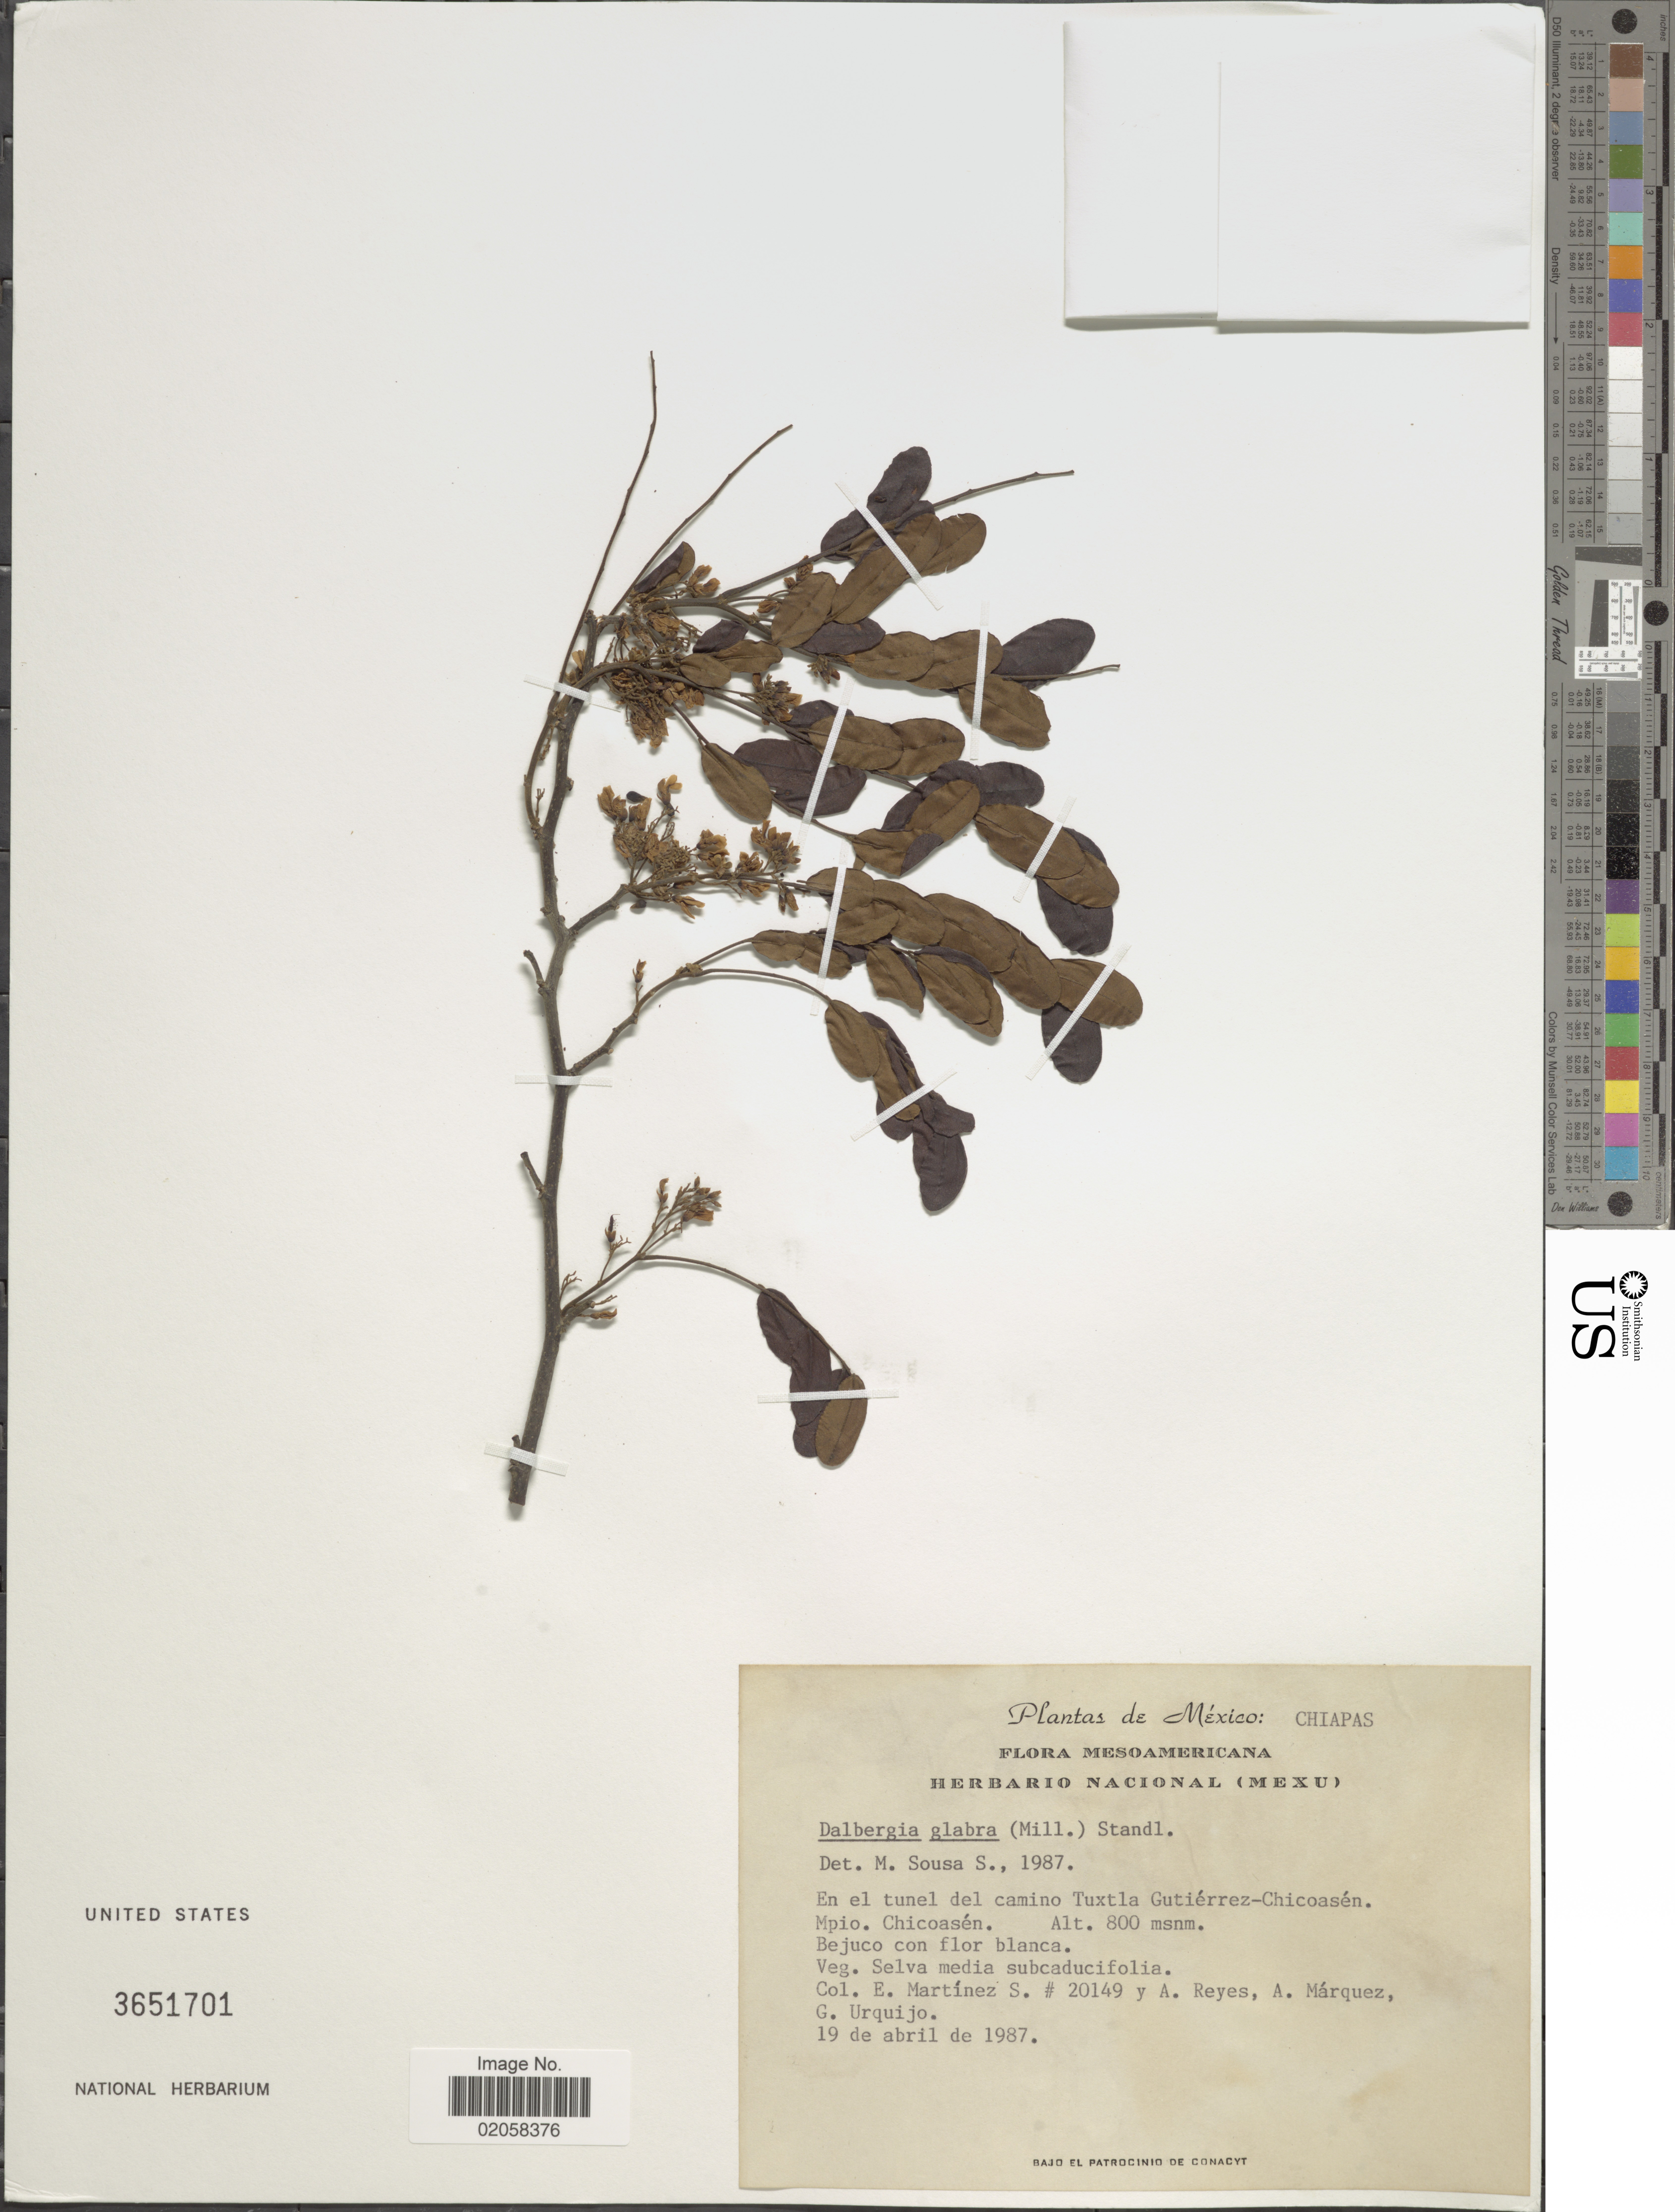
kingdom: Plantae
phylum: Tracheophyta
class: Magnoliopsida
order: Fabales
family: Fabaceae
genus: Dalbergia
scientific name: Dalbergia glabra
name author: (Mill.) Standl.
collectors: E. M. Martínez S., A. Reyes, A. Marquez & G. Urquijo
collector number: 20149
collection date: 1987-04-19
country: Mexico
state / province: Chiapas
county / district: Chicoasen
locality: En el tunel del camino Tuxtla Gutierrez-Chicoasen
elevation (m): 800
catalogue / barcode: US 3651701